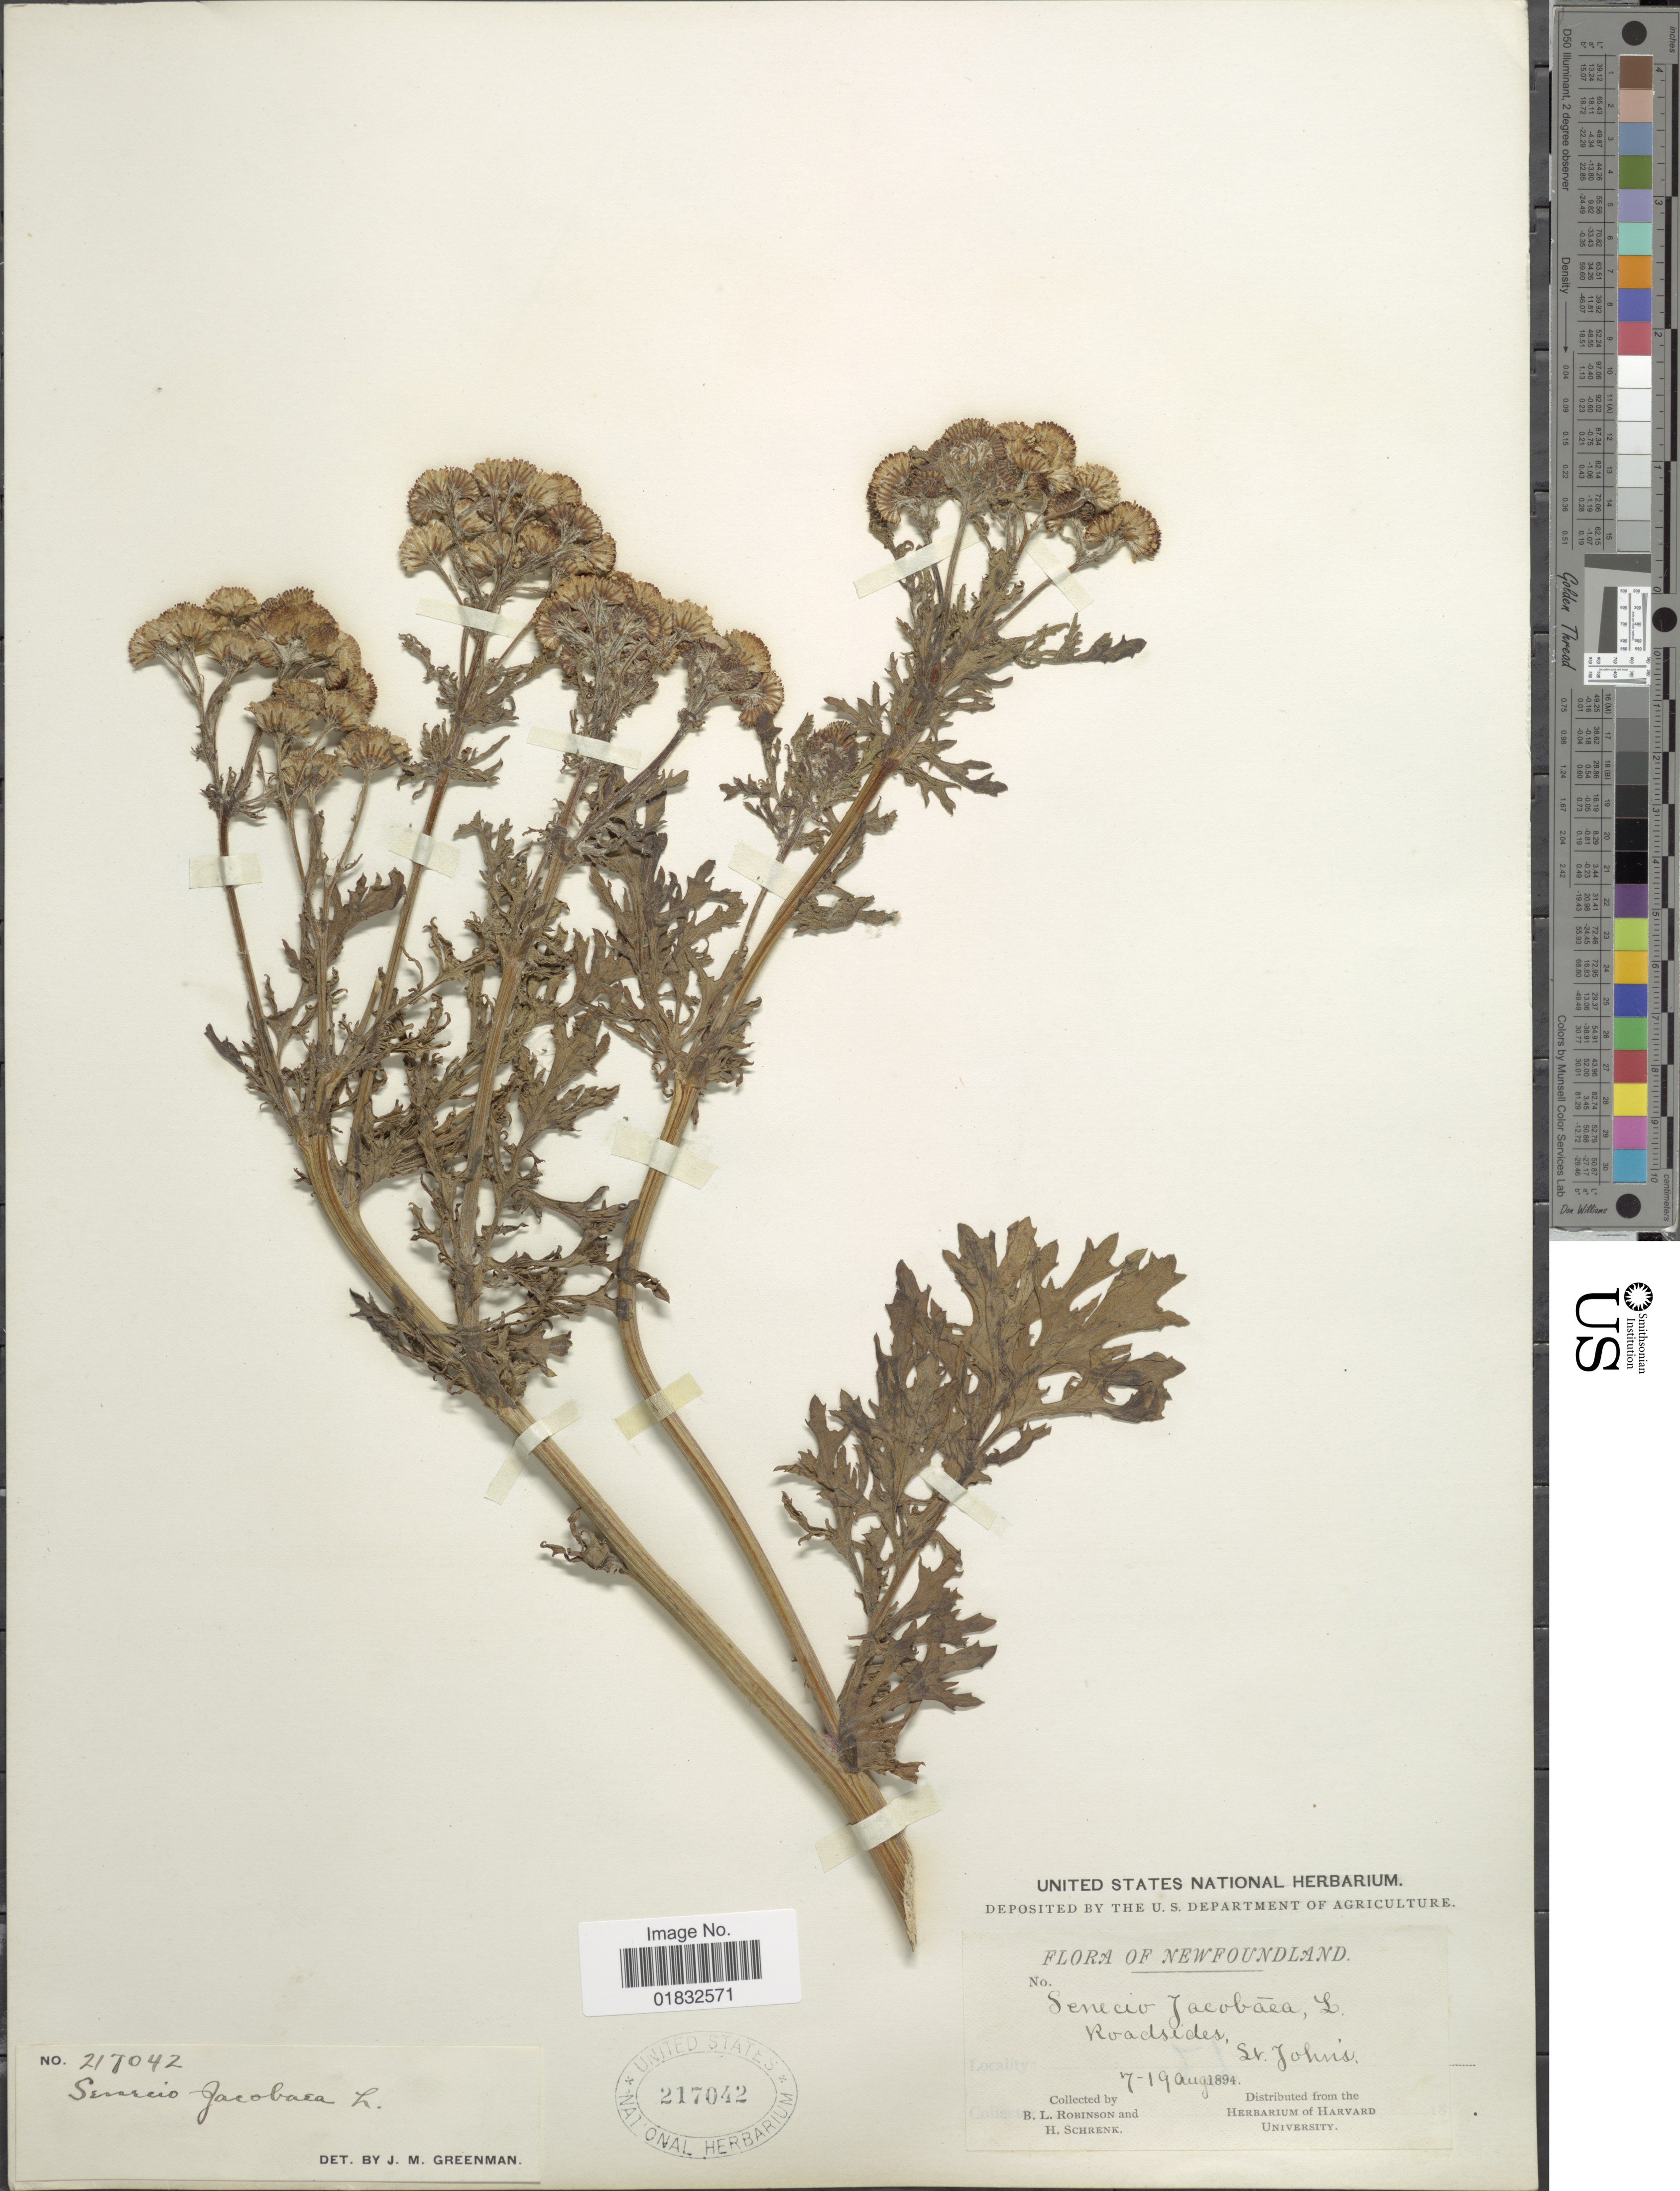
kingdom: Plantae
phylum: Tracheophyta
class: Magnoliopsida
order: Asterales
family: Asteraceae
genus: Jacobaea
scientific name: Jacobaea vulgaris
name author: Gaertn.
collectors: B. L. Robinson & H. v. Schrenk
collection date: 1894-08-07/1894-08-19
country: Canada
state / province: Newfoundland and Labrador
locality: Roadsides, St Johns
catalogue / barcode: US 217042